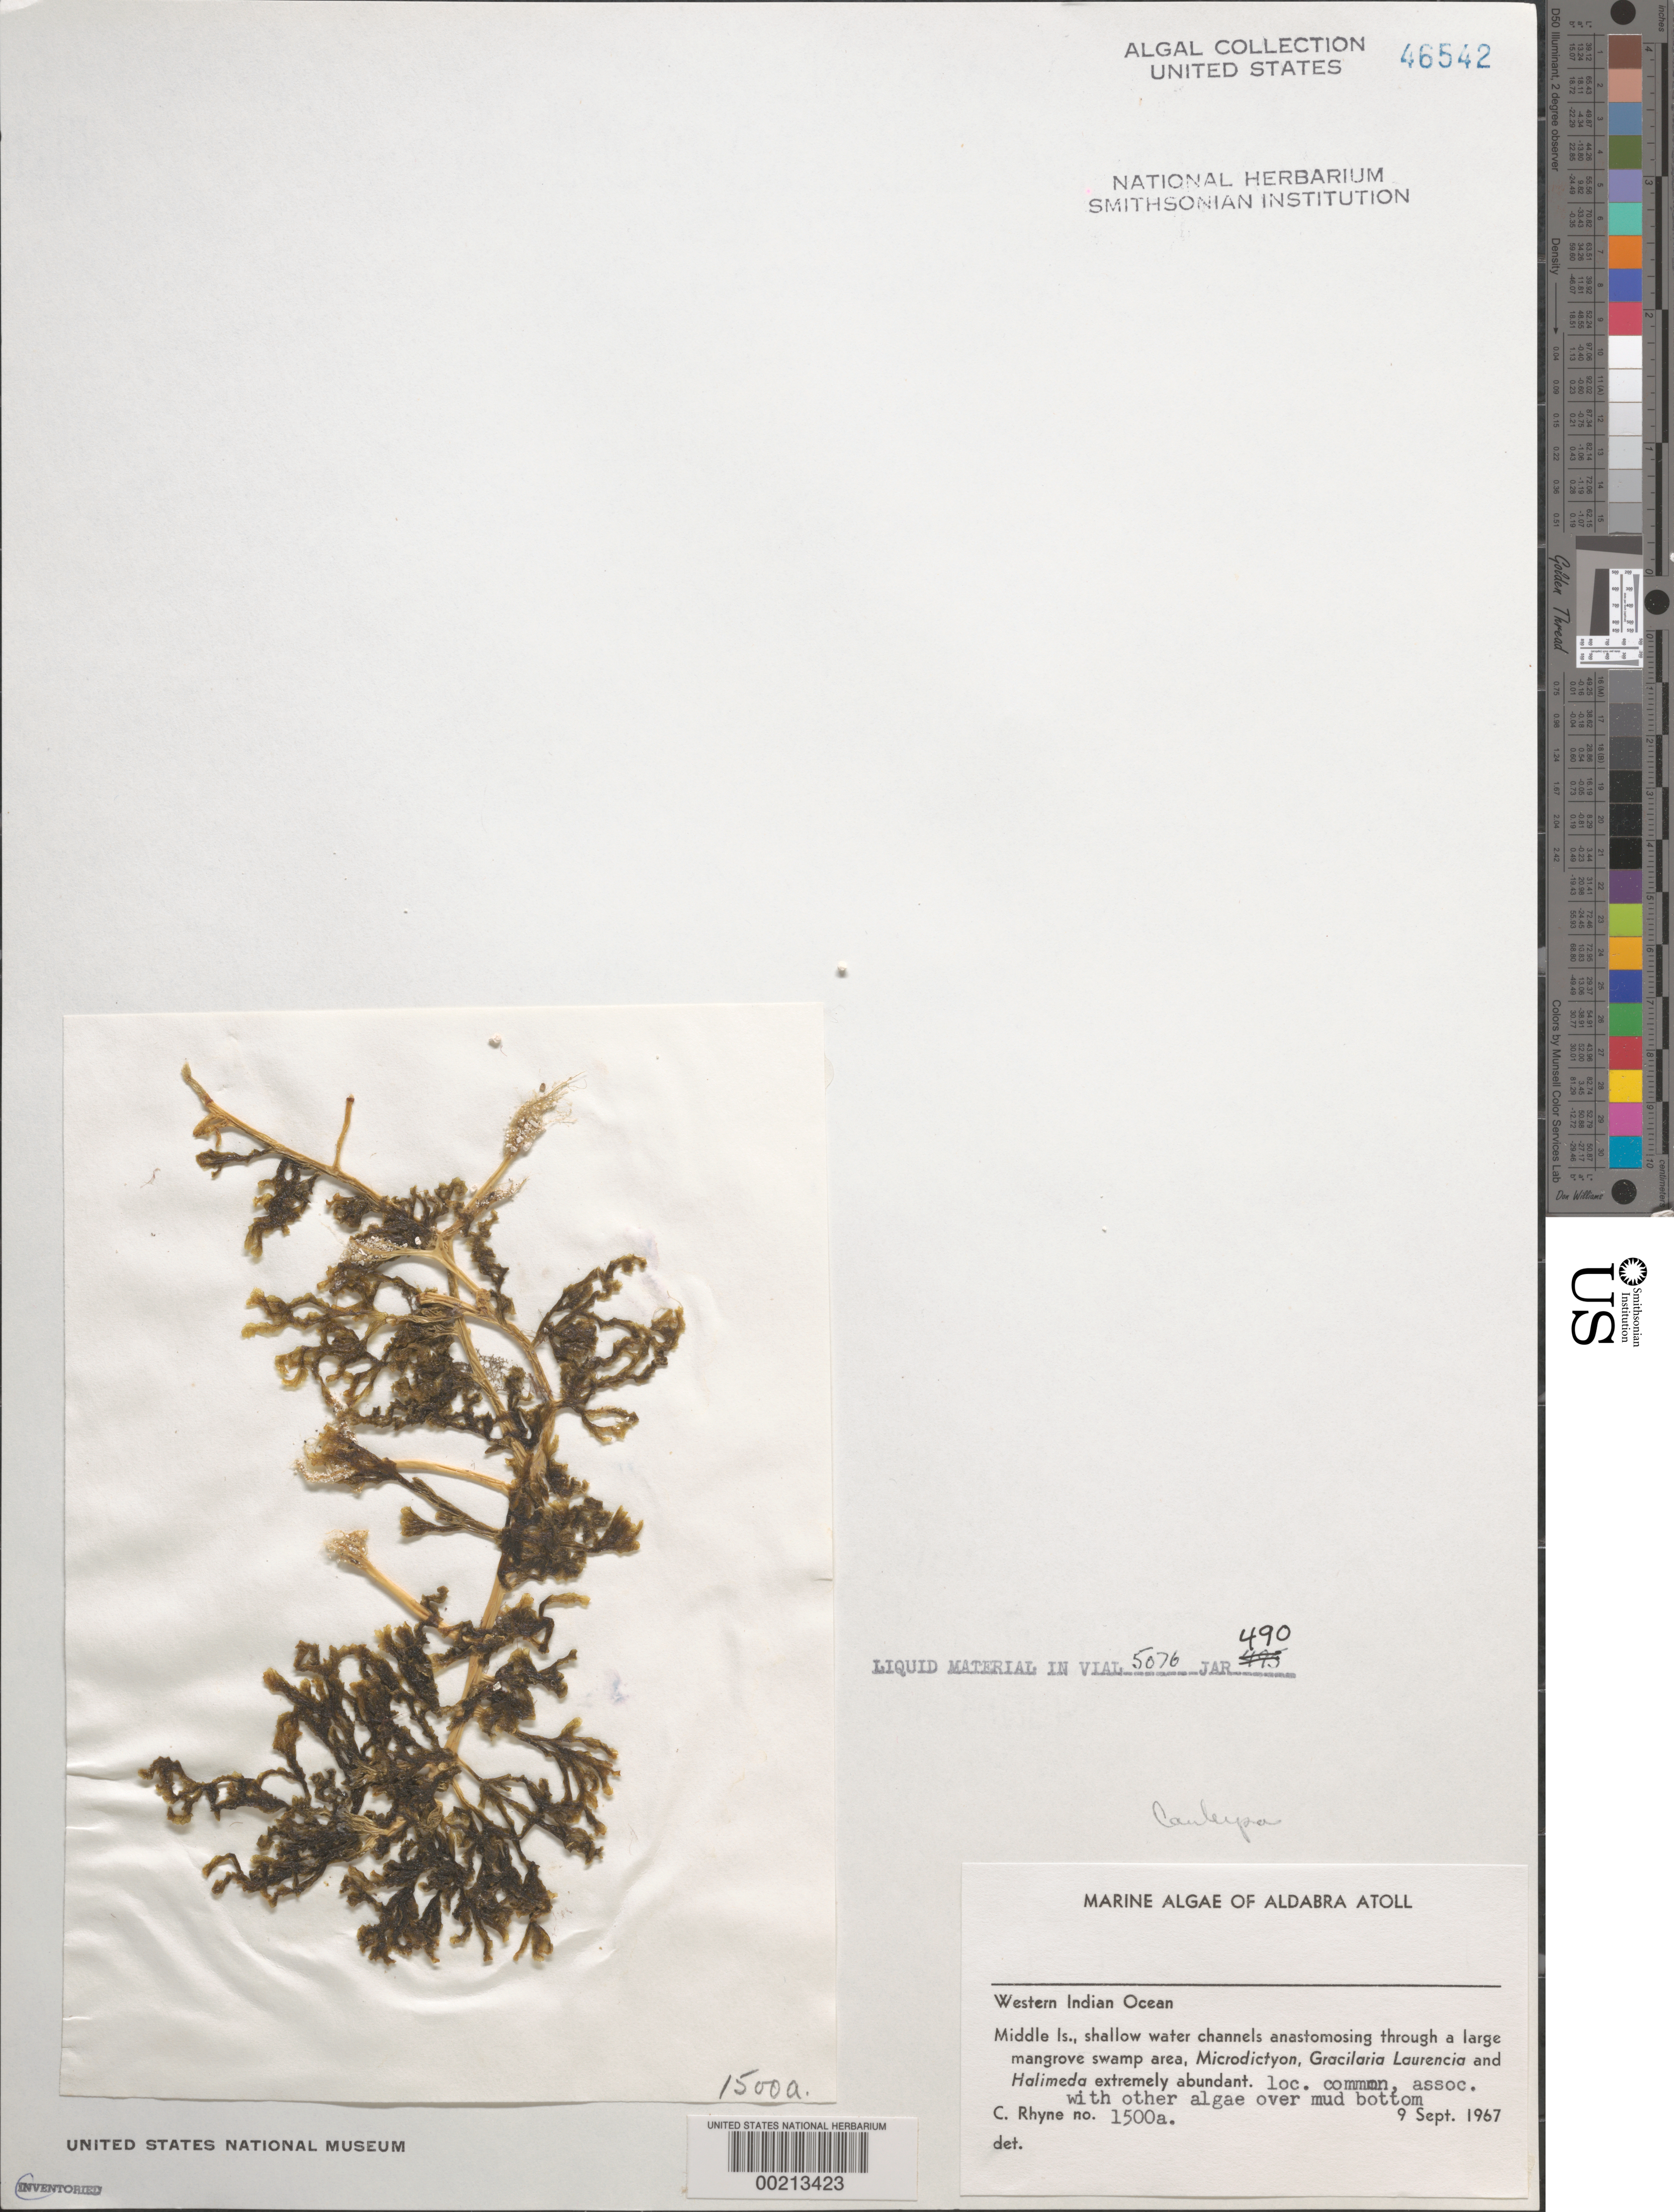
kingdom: Plantae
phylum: Chlorophyta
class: Ulvophyceae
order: Bryopsidales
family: Caulerpaceae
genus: Caulerpa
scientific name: Caulerpa sp.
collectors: C. Rhyne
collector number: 1500a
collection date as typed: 09 Sep 1967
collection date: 1967-09-09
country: Seychelles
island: Aldabra Atoll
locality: Middle Islet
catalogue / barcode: US 46542